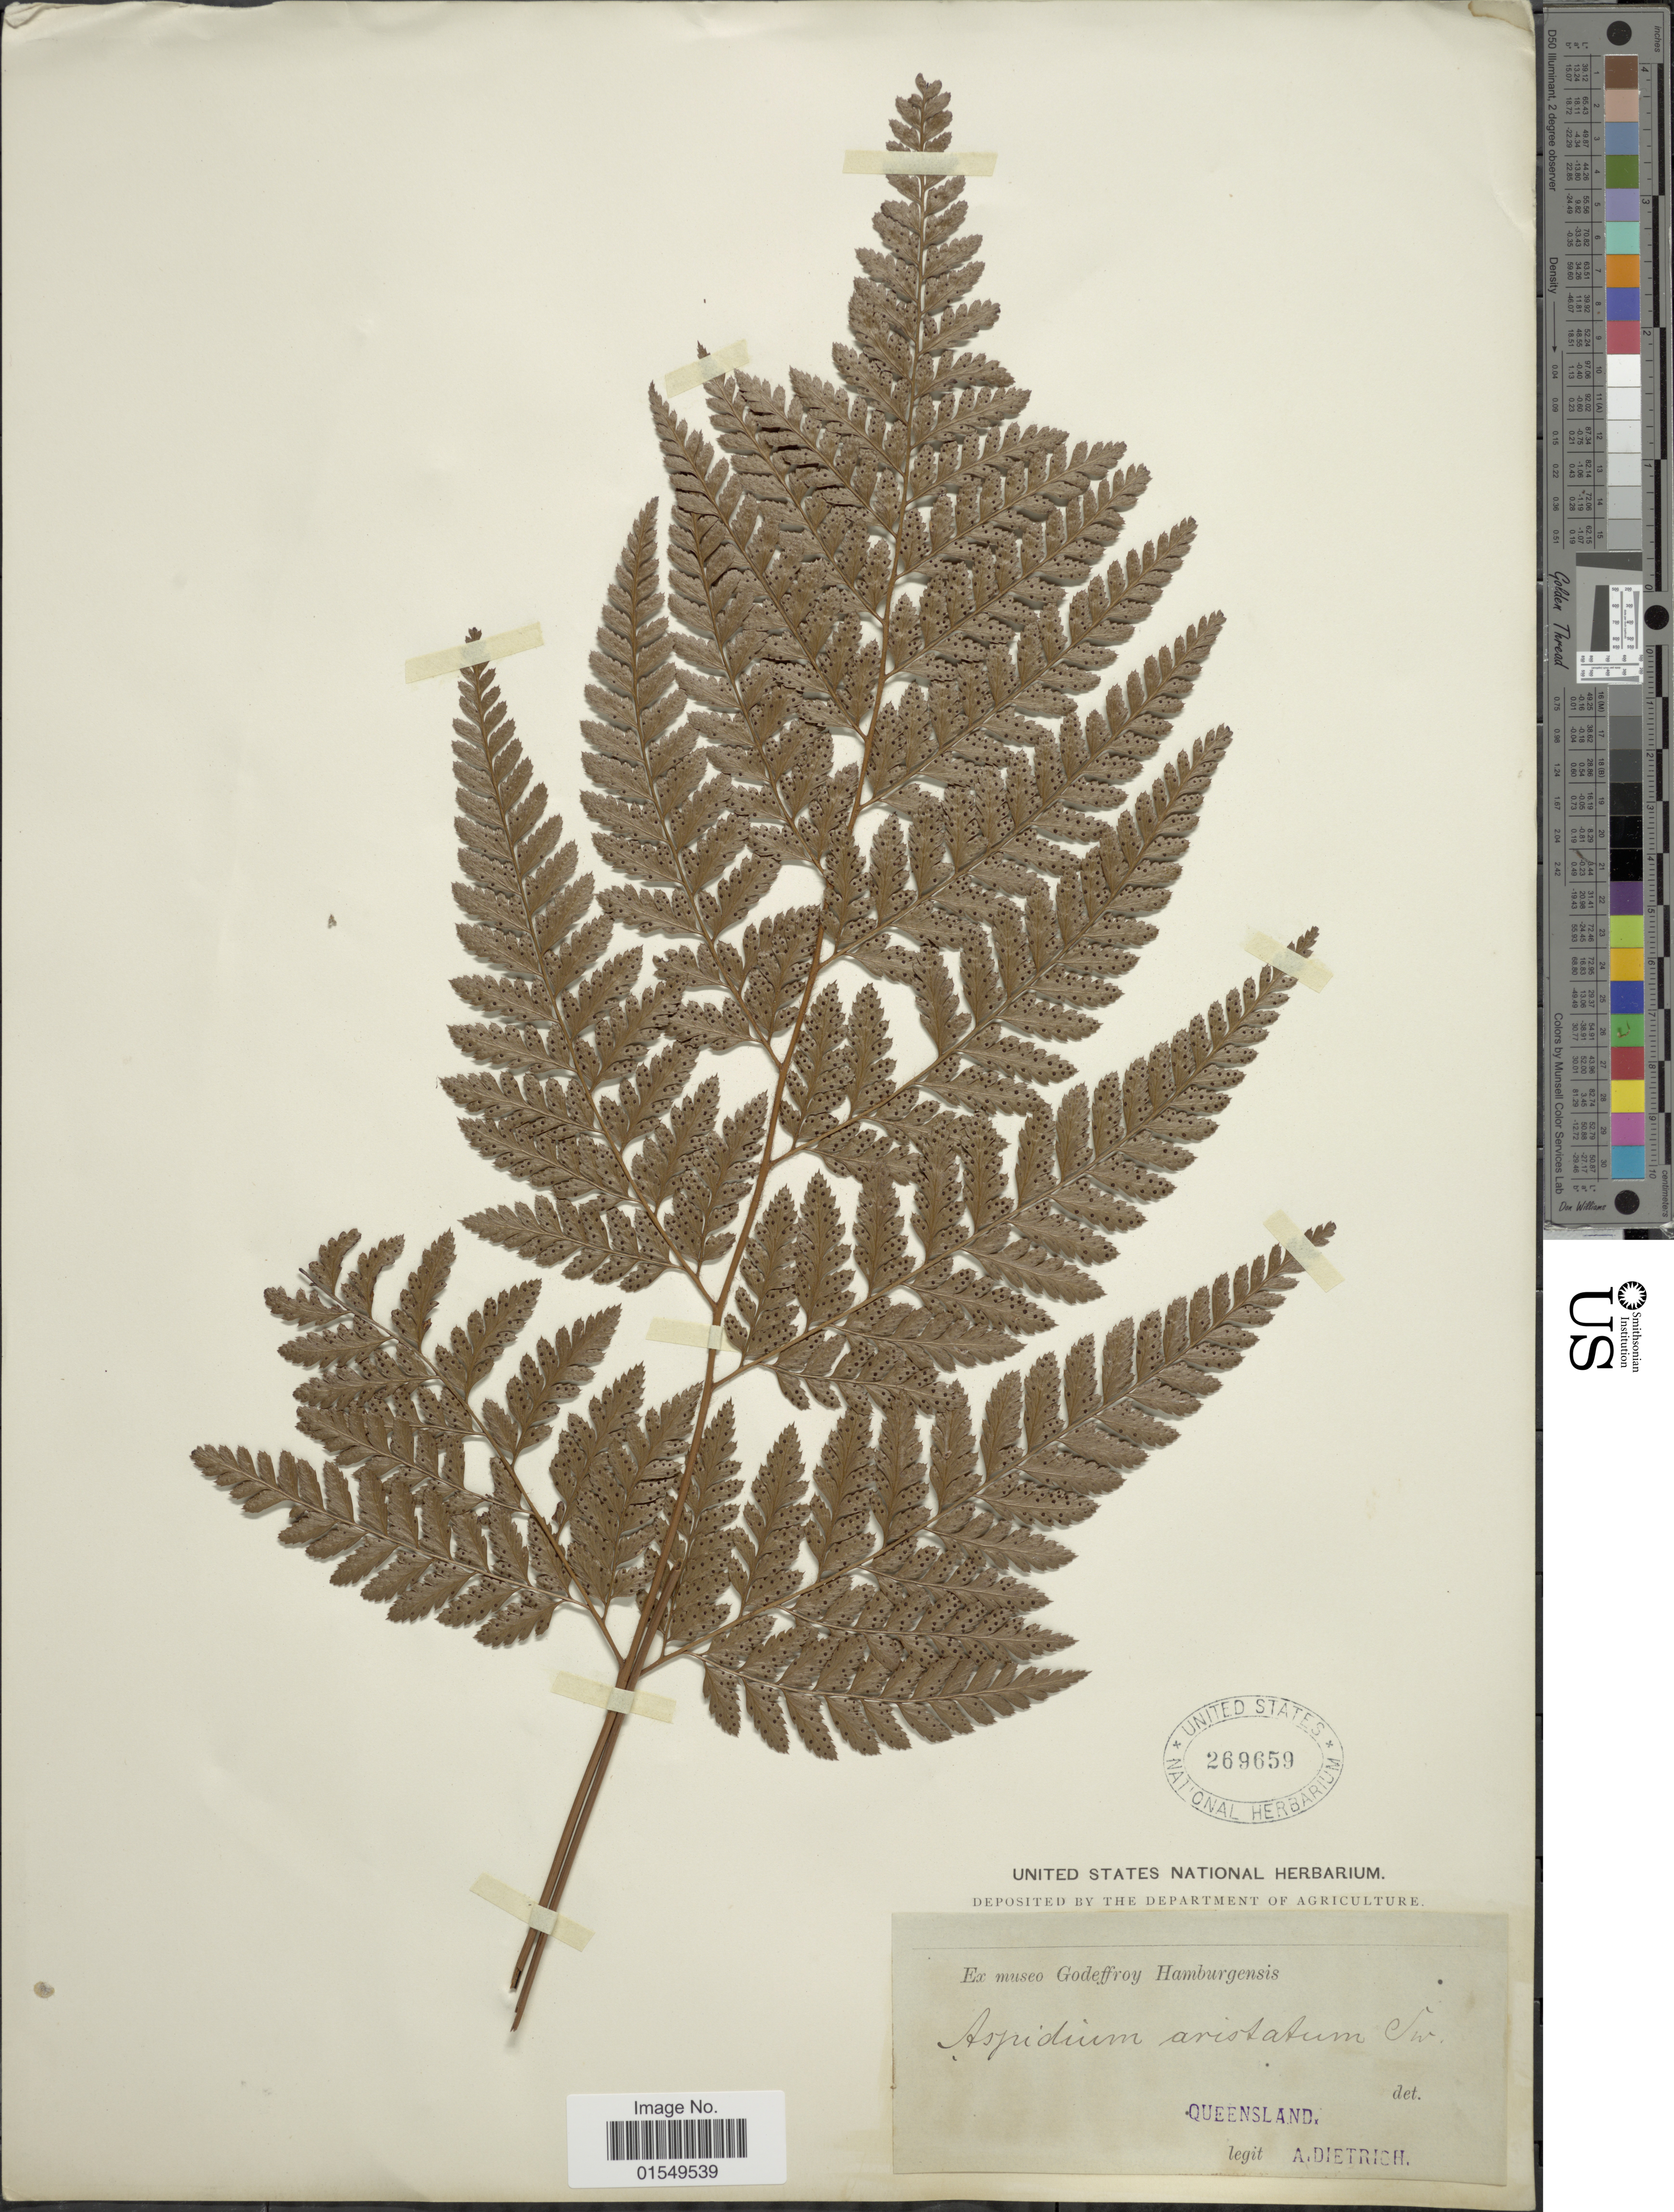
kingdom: Plantae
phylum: Tracheophyta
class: Polypodiopsida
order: Polypodiales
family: Dryopteridaceae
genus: Arachniodes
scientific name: Arachniodes aristata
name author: (G. Forst.) Tindale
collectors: A. Dietrich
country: Australia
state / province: Queensland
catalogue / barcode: US 269659